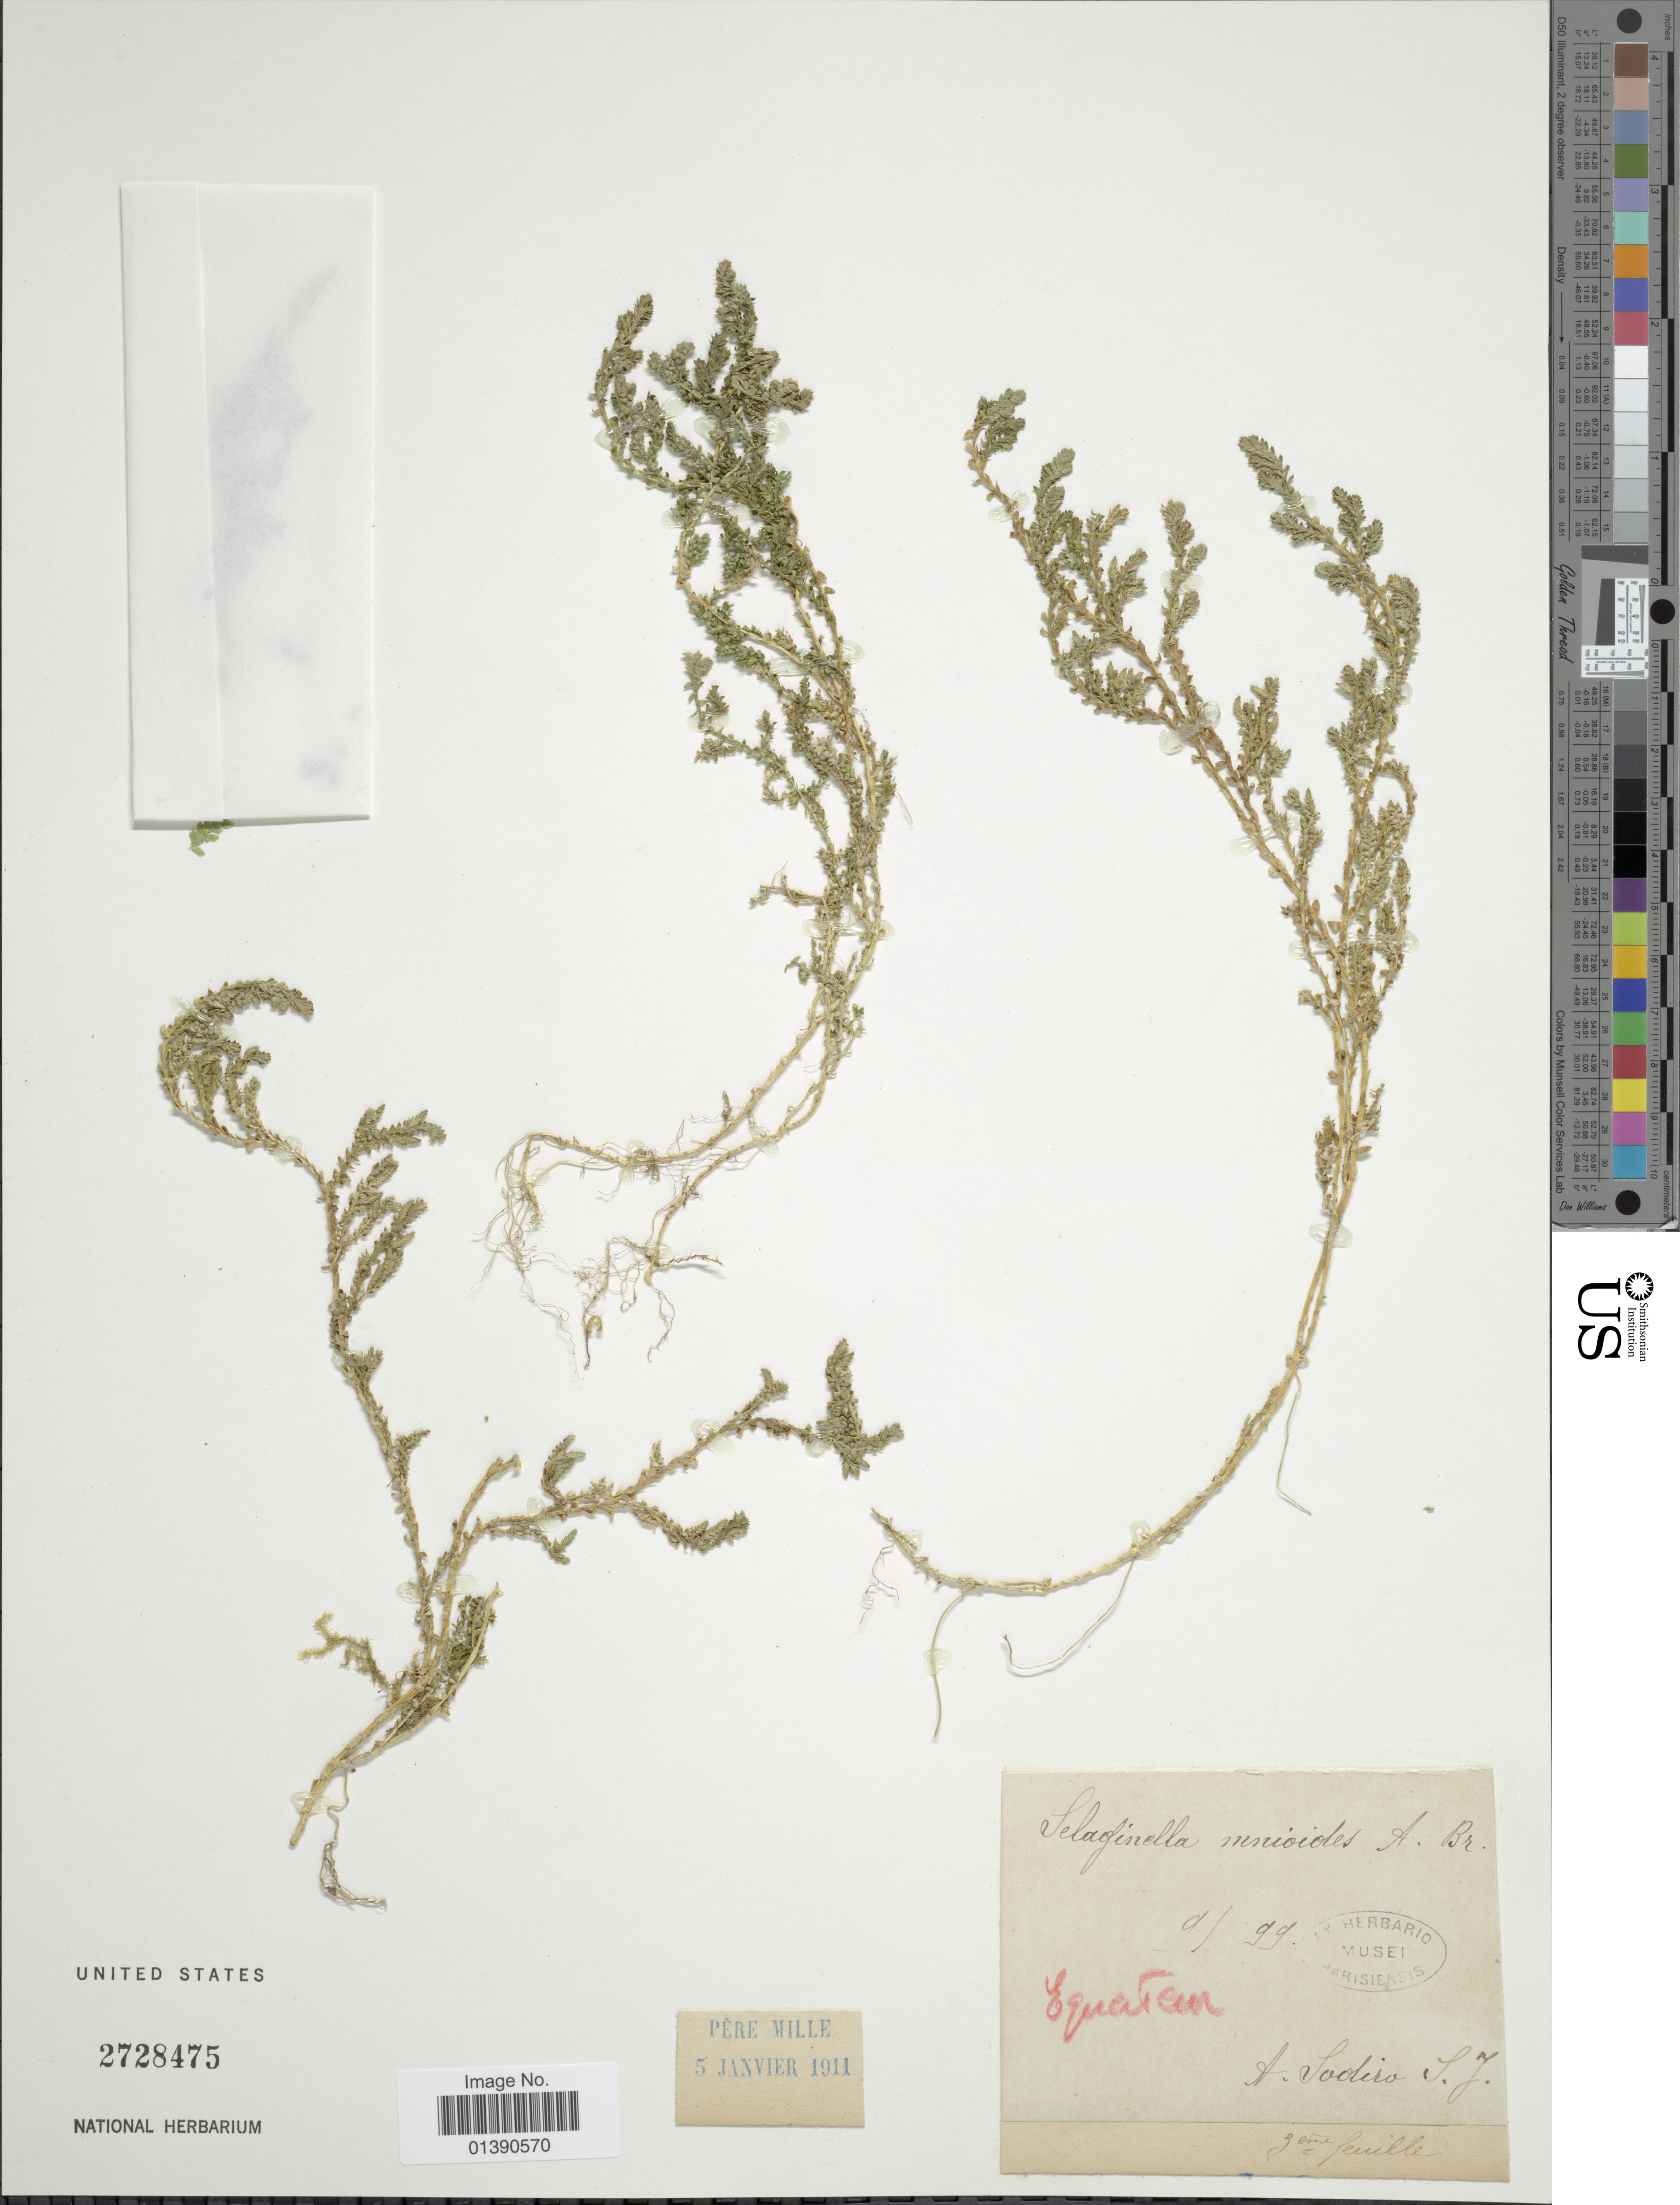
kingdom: Plantae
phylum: Tracheophyta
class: Lycopodiopsida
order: Selaginellales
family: Selaginellaceae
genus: Selaginella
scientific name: Selaginella diffusa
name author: (C. Presl) Spring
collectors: A. Sodiro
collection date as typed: Transcribed d/m/y: /9/99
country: Ecuador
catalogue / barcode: US 2728475